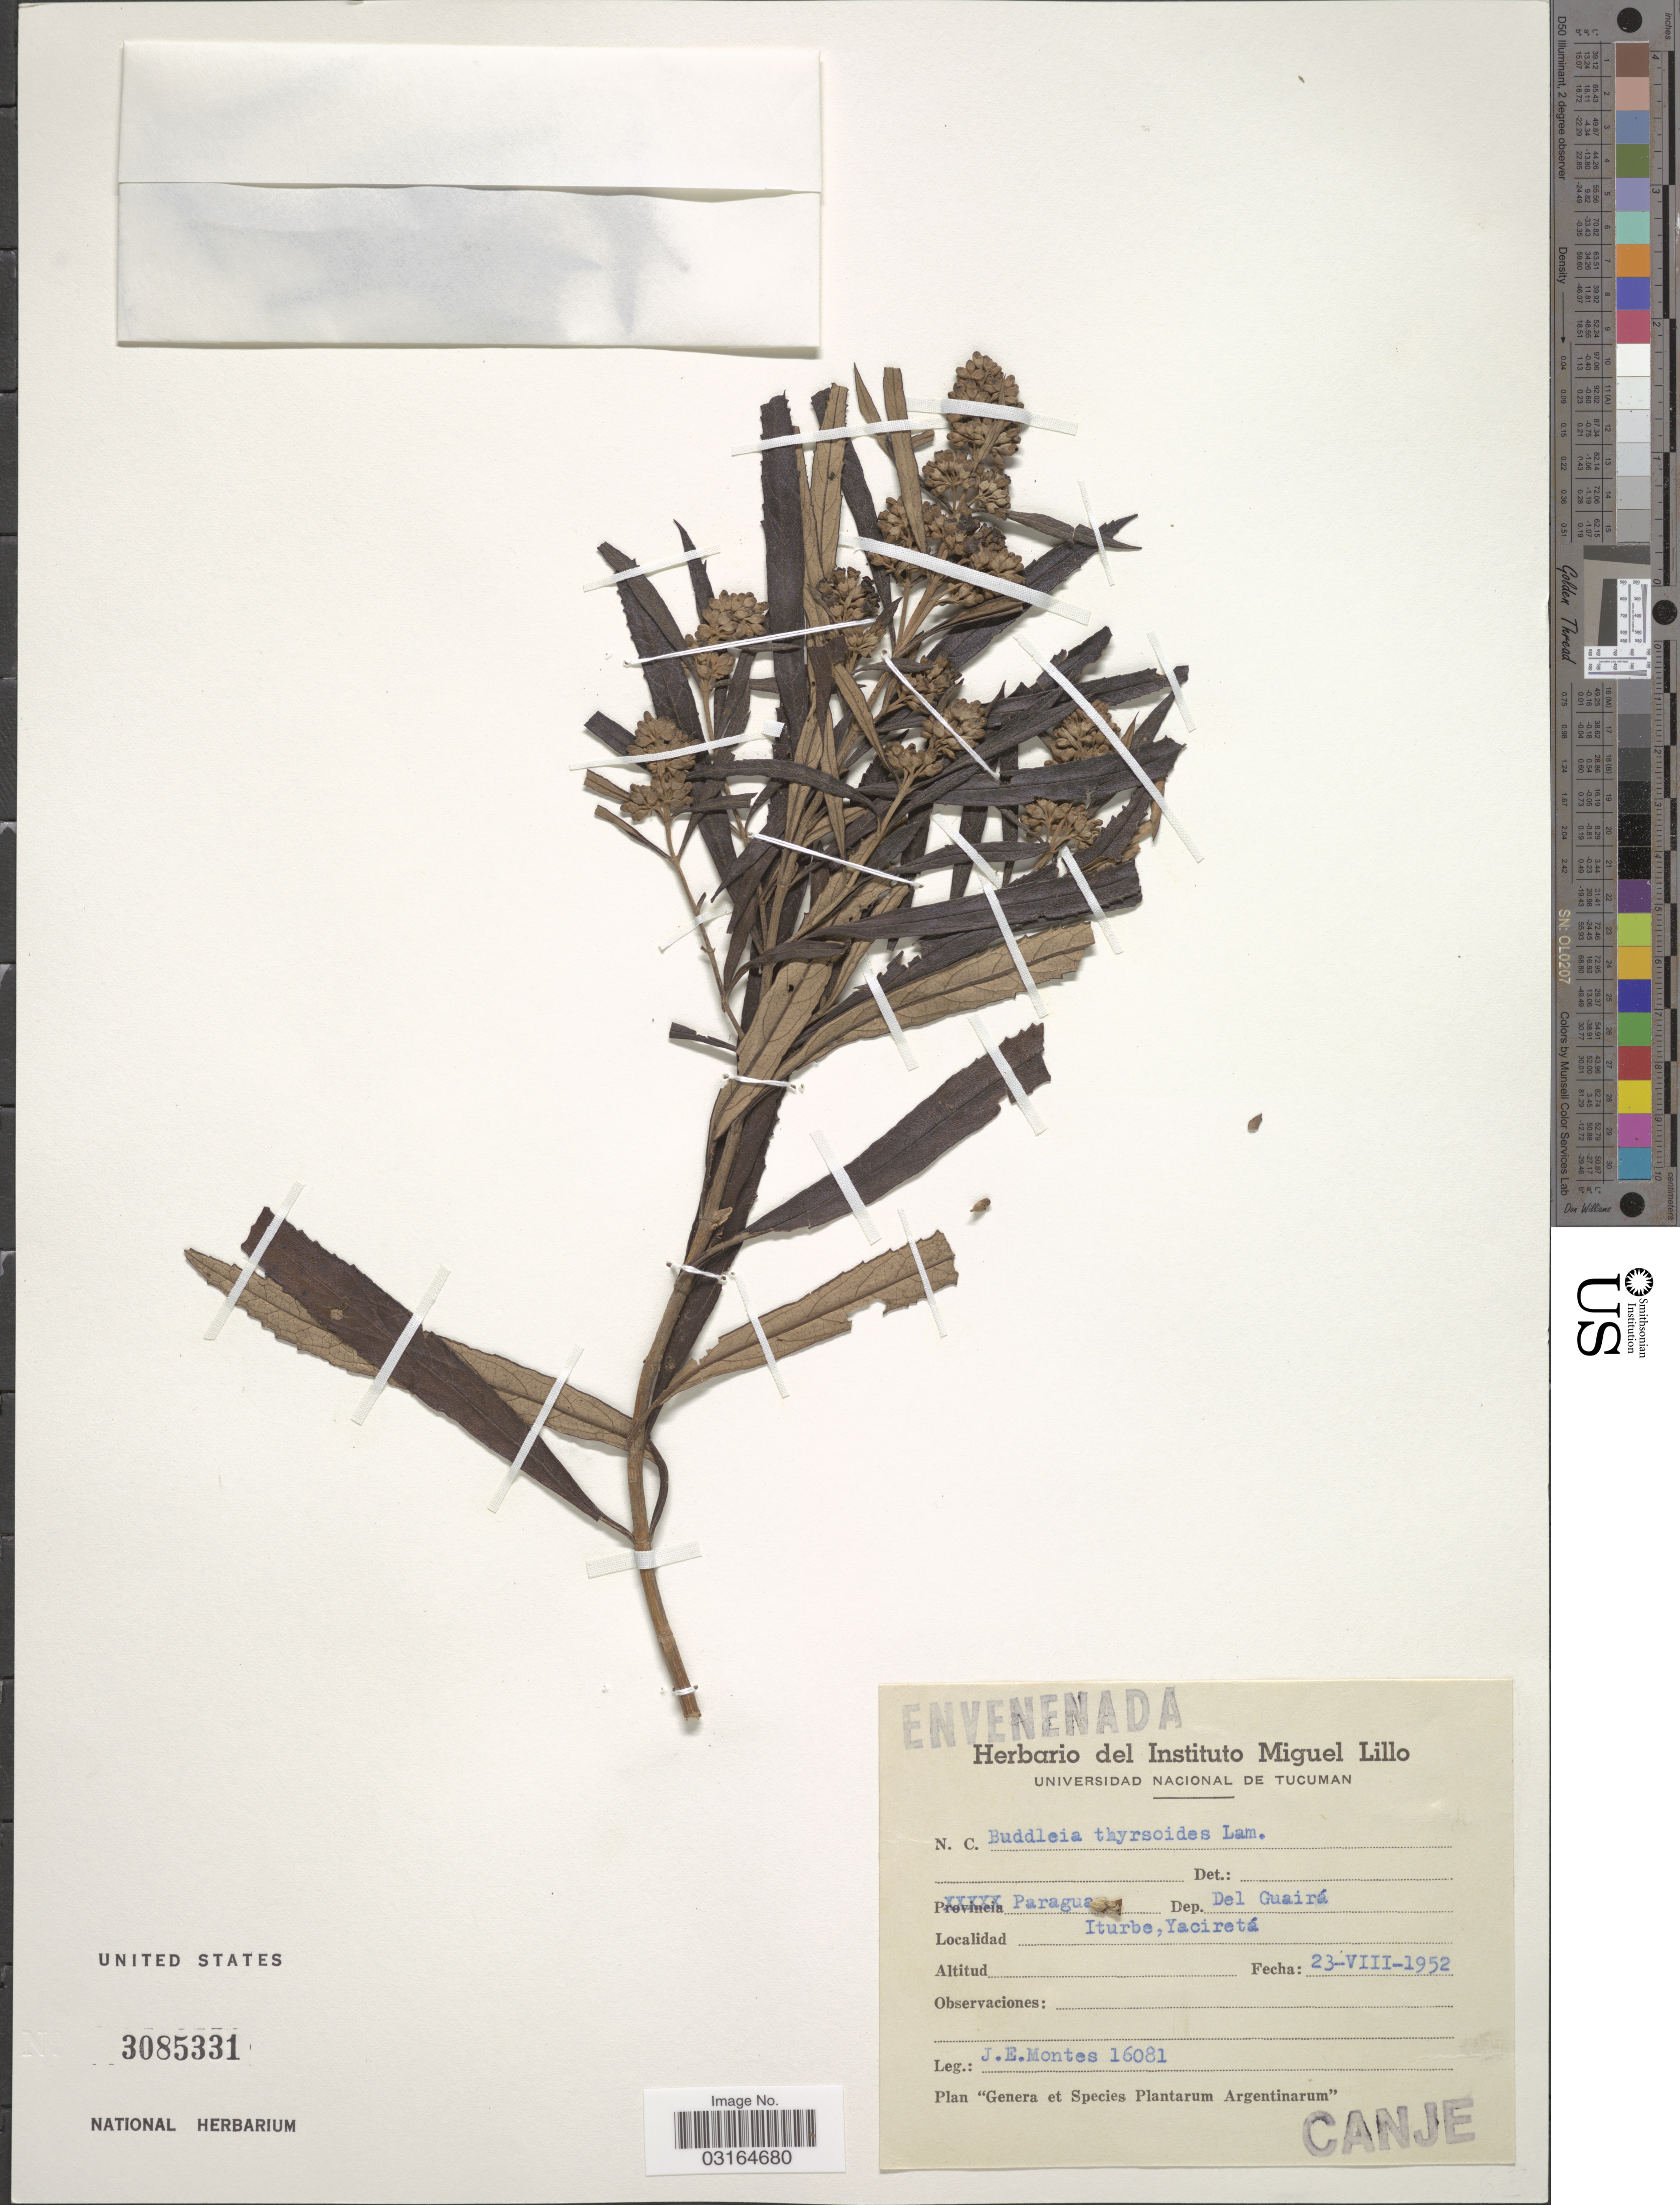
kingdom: Plantae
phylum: Tracheophyta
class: Magnoliopsida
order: Lamiales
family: Scrophulariaceae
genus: Buddleja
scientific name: Buddleja thyrsoides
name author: Lam.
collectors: J. E. Montes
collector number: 16081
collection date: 1952-08-23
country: Paraguay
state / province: Guaira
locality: Dep. Del Guairá. Iturbe, Yaciretá.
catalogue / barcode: US 3085331